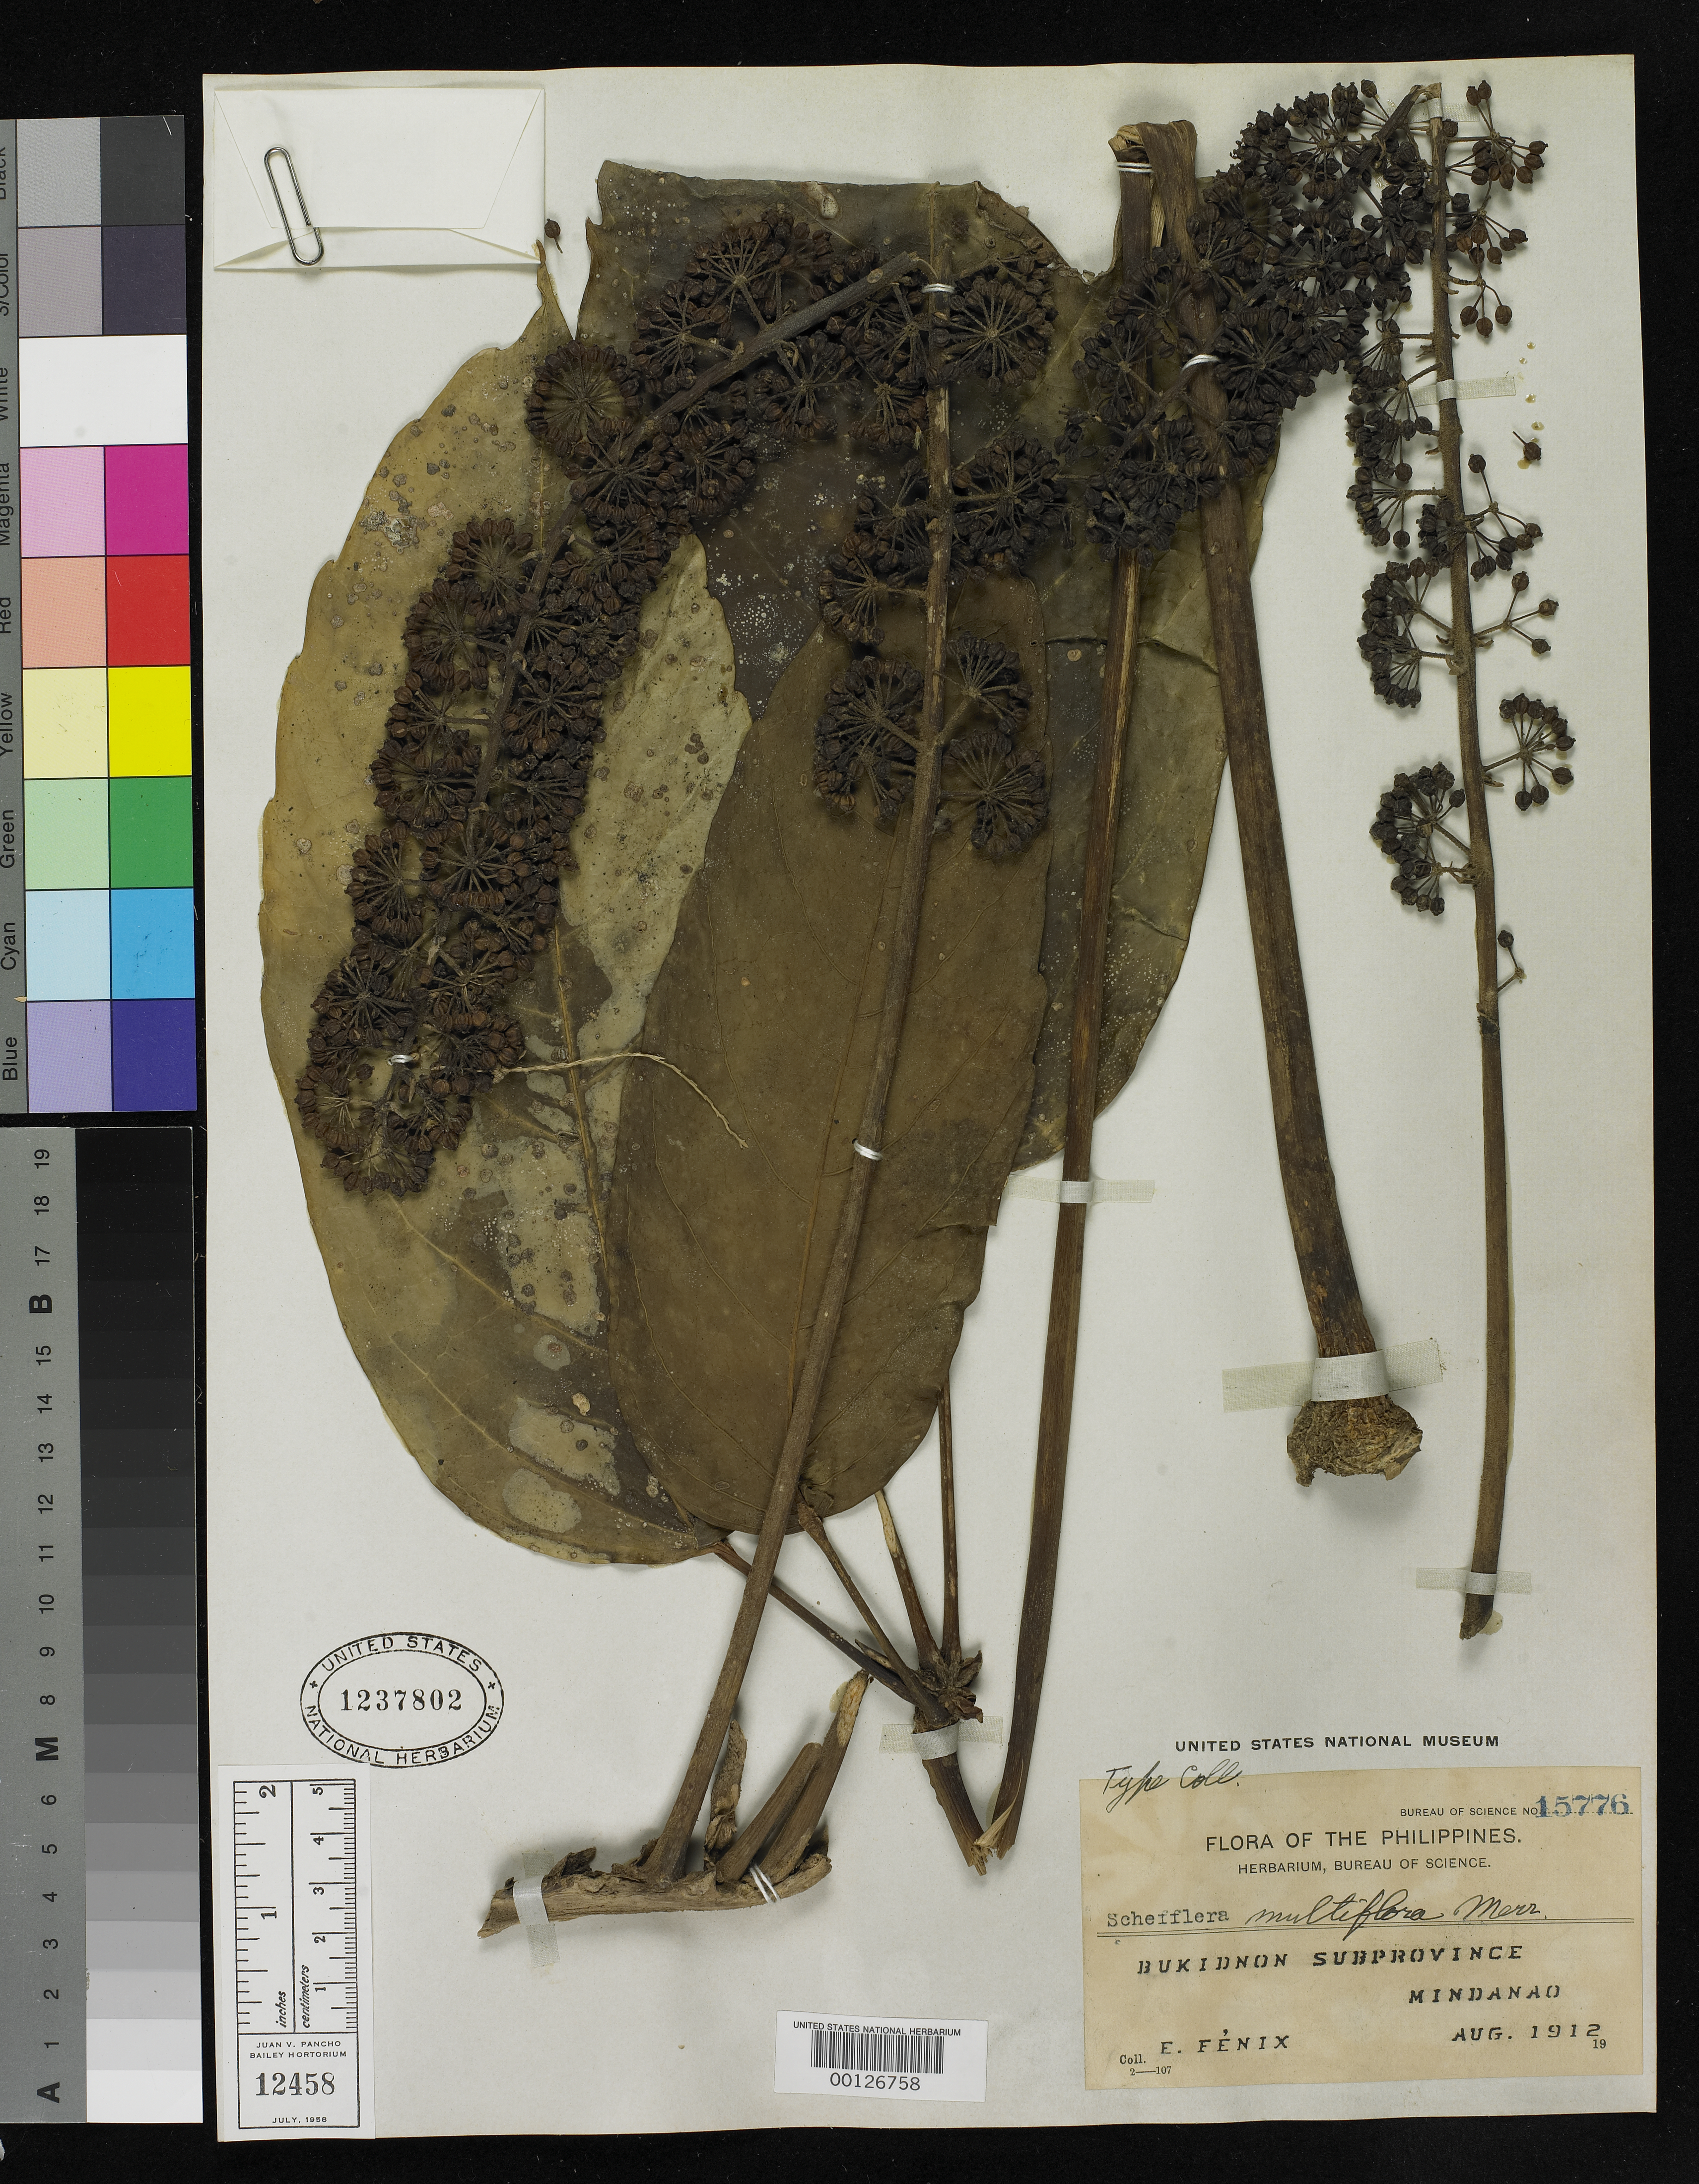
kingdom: Plantae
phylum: Tracheophyta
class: Magnoliopsida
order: Apiales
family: Araliaceae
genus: Schefflera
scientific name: Schefflera multiflora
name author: Merr.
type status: Isosyntype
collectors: E. Fénix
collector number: Bur. Sci. 15776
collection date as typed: Aug 1912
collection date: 1912-08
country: Philippines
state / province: Northern Mindanao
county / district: Bukidnon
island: Mindanao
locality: Sumilao.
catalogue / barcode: US 1237802